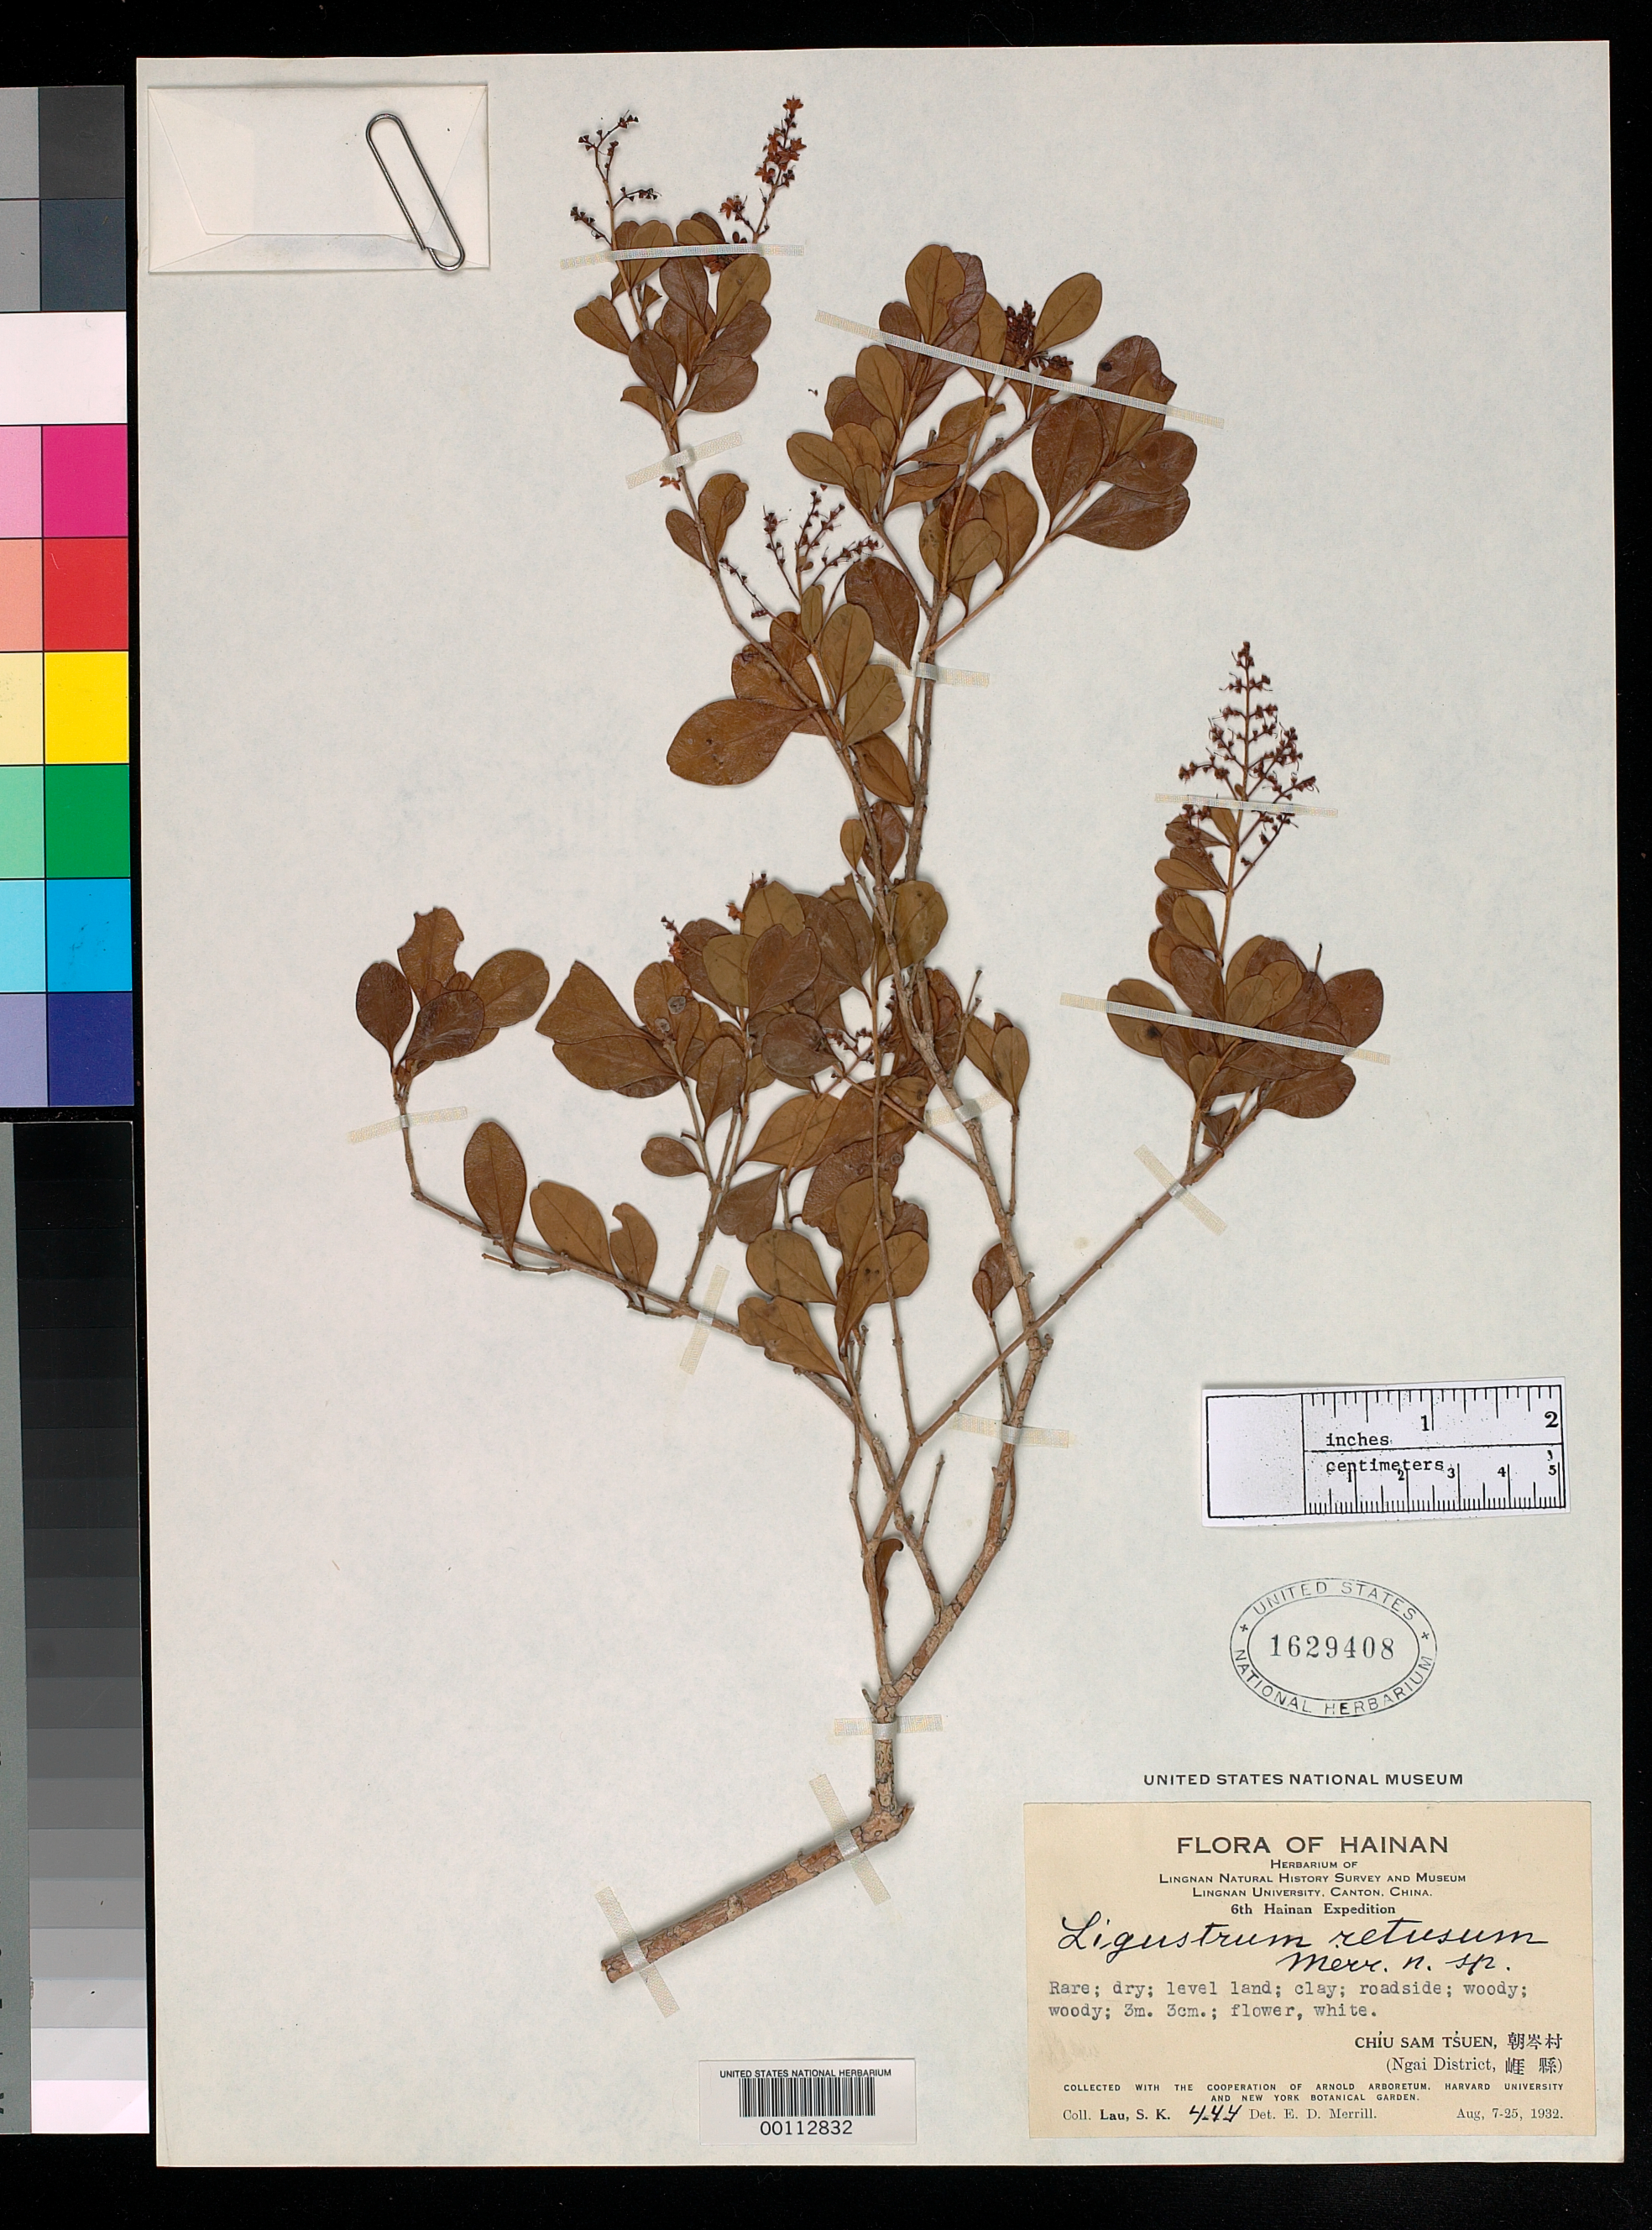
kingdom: Plantae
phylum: Tracheophyta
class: Magnoliopsida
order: Lamiales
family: Oleaceae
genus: Ligustrum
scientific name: Ligustrum retusum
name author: Merr.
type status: Isotype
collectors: S. K. Lau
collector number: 444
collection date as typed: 07 Aug 1932 to 25 Aug 1932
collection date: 1932-08-07/1932-08-25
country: China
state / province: Hainan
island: Hainan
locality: Chiu Sam Tsuen.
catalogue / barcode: US 1629408